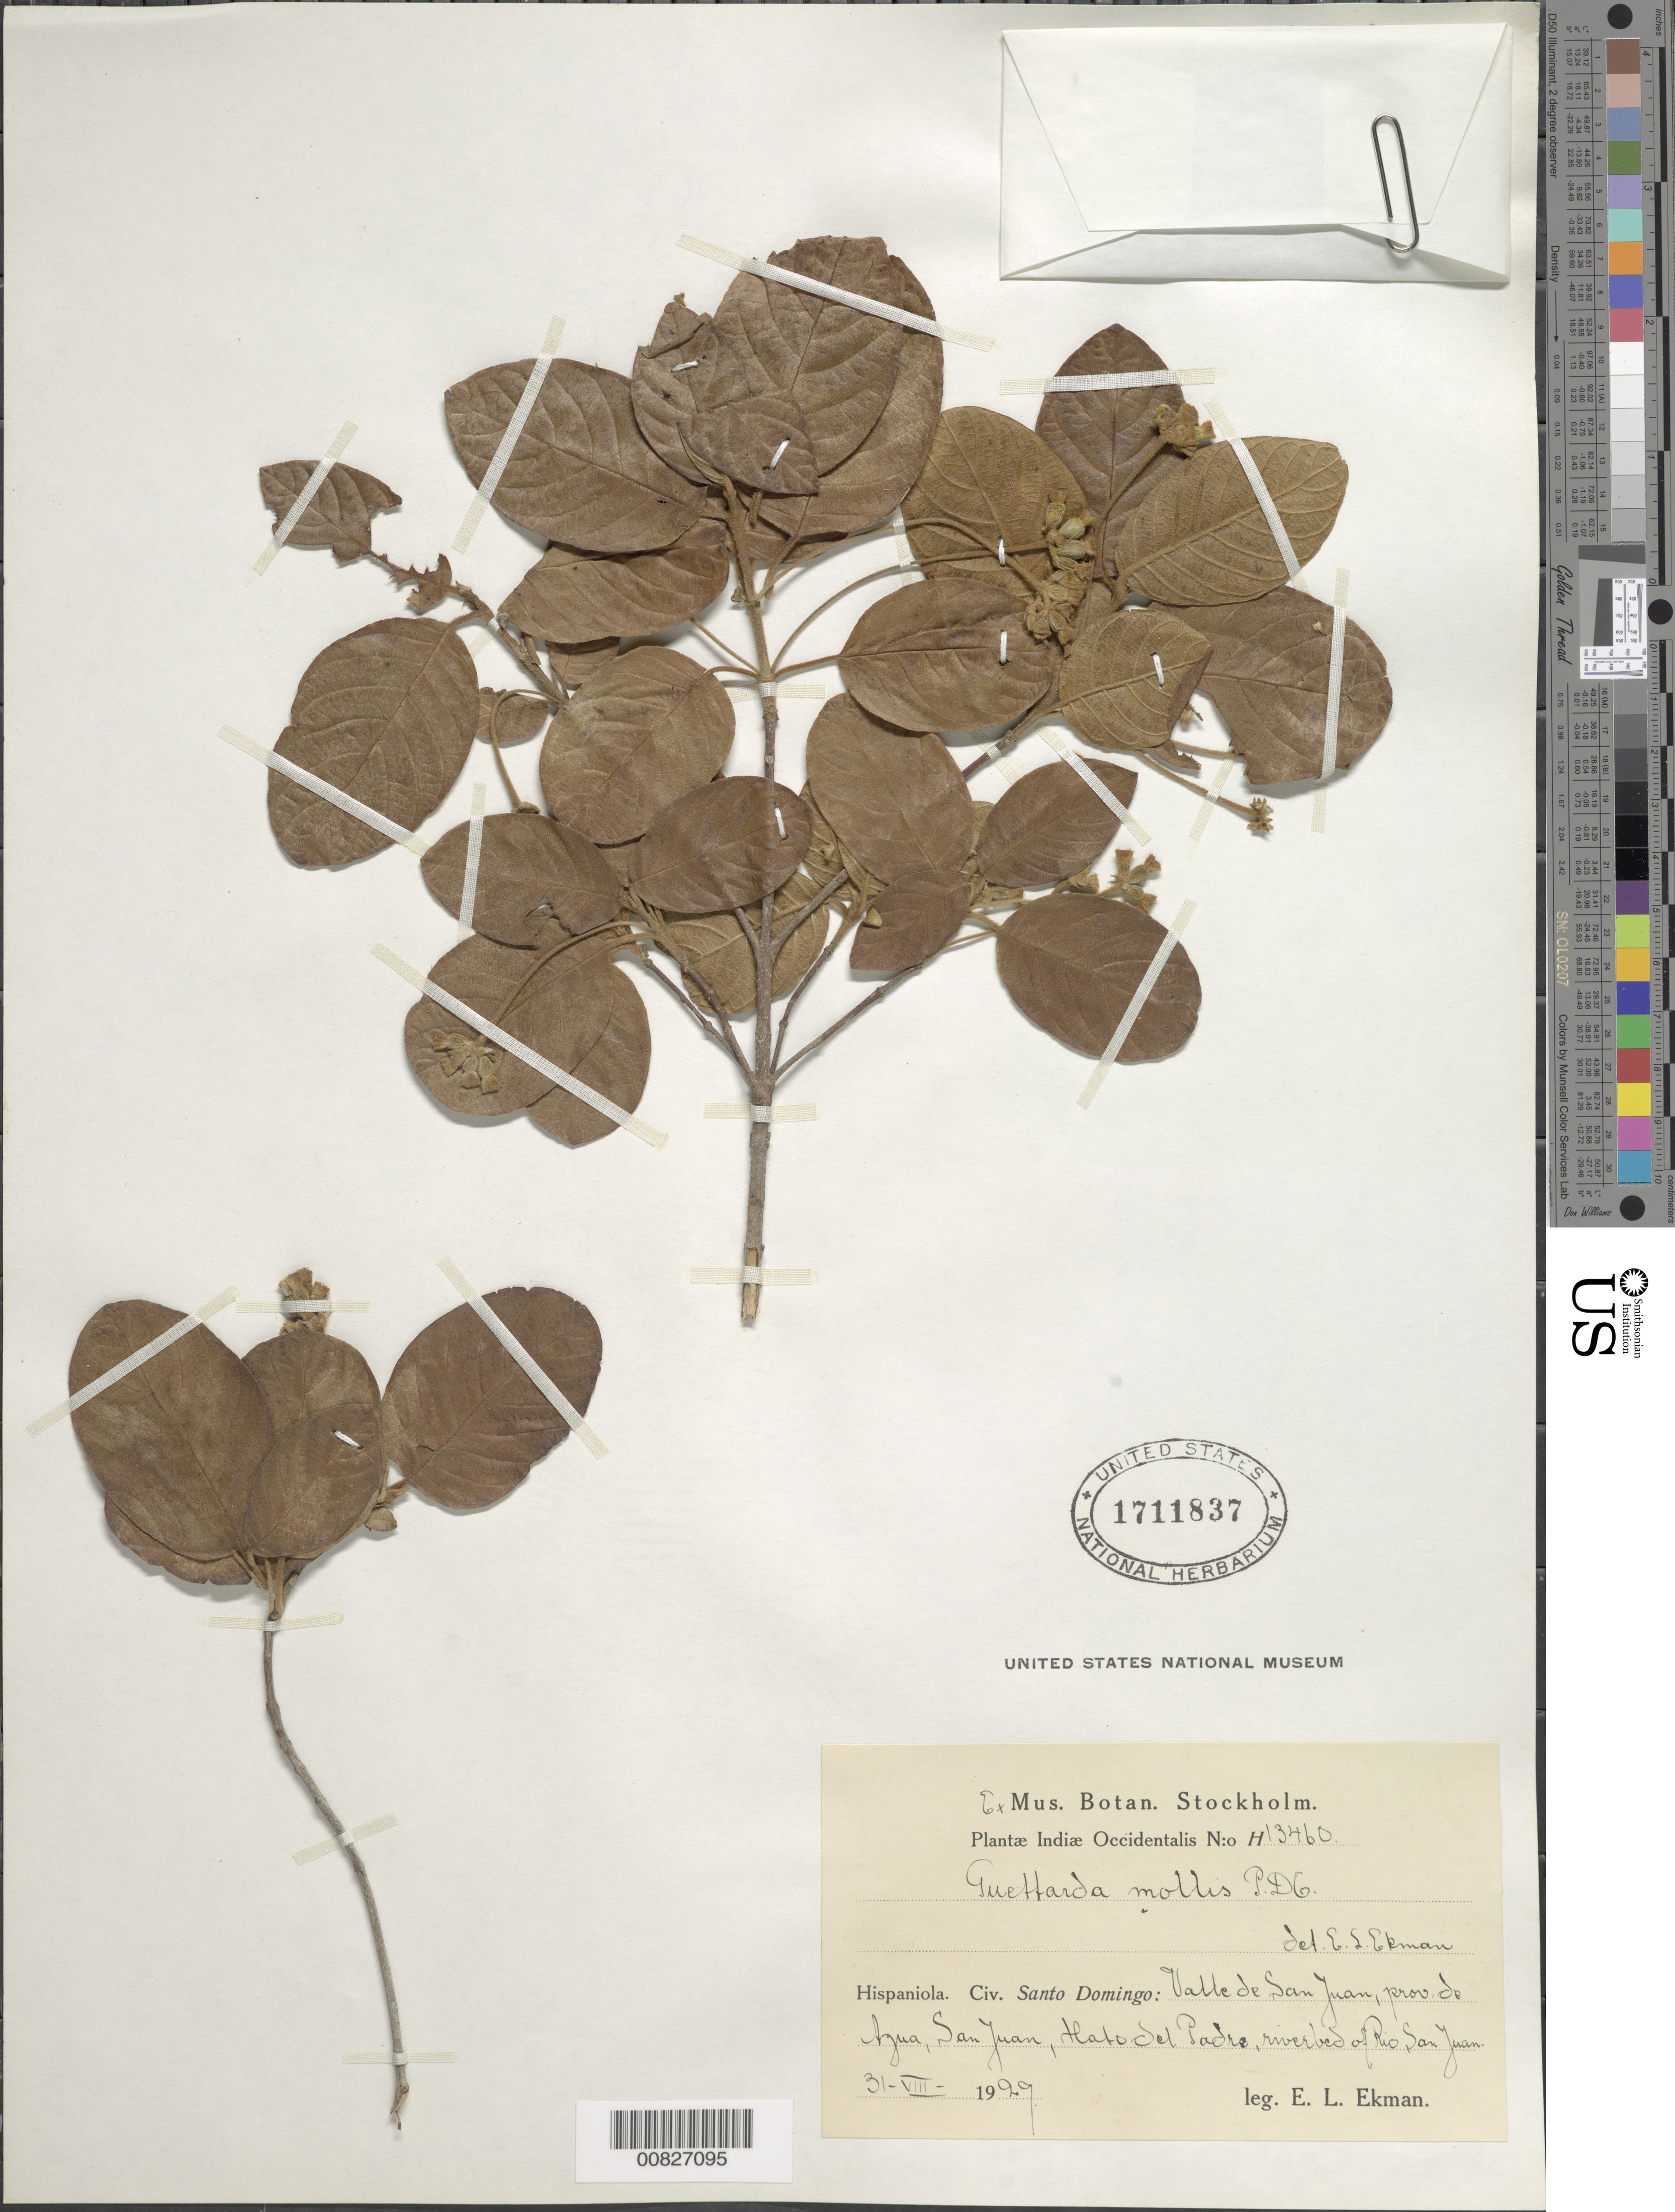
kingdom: Plantae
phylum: Tracheophyta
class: Magnoliopsida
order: Gentianales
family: Rubiaceae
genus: Guettarda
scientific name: Guettarda mollis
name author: DC.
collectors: E. L. Ekman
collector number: H 13460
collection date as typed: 31 Aug 1929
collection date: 1929-08-31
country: Dominican Republic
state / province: Azua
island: Hispaniola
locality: Valle de San Juan, San Juan, Hato del Padre, Rio San Juan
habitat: River bed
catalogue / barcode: US 1711837